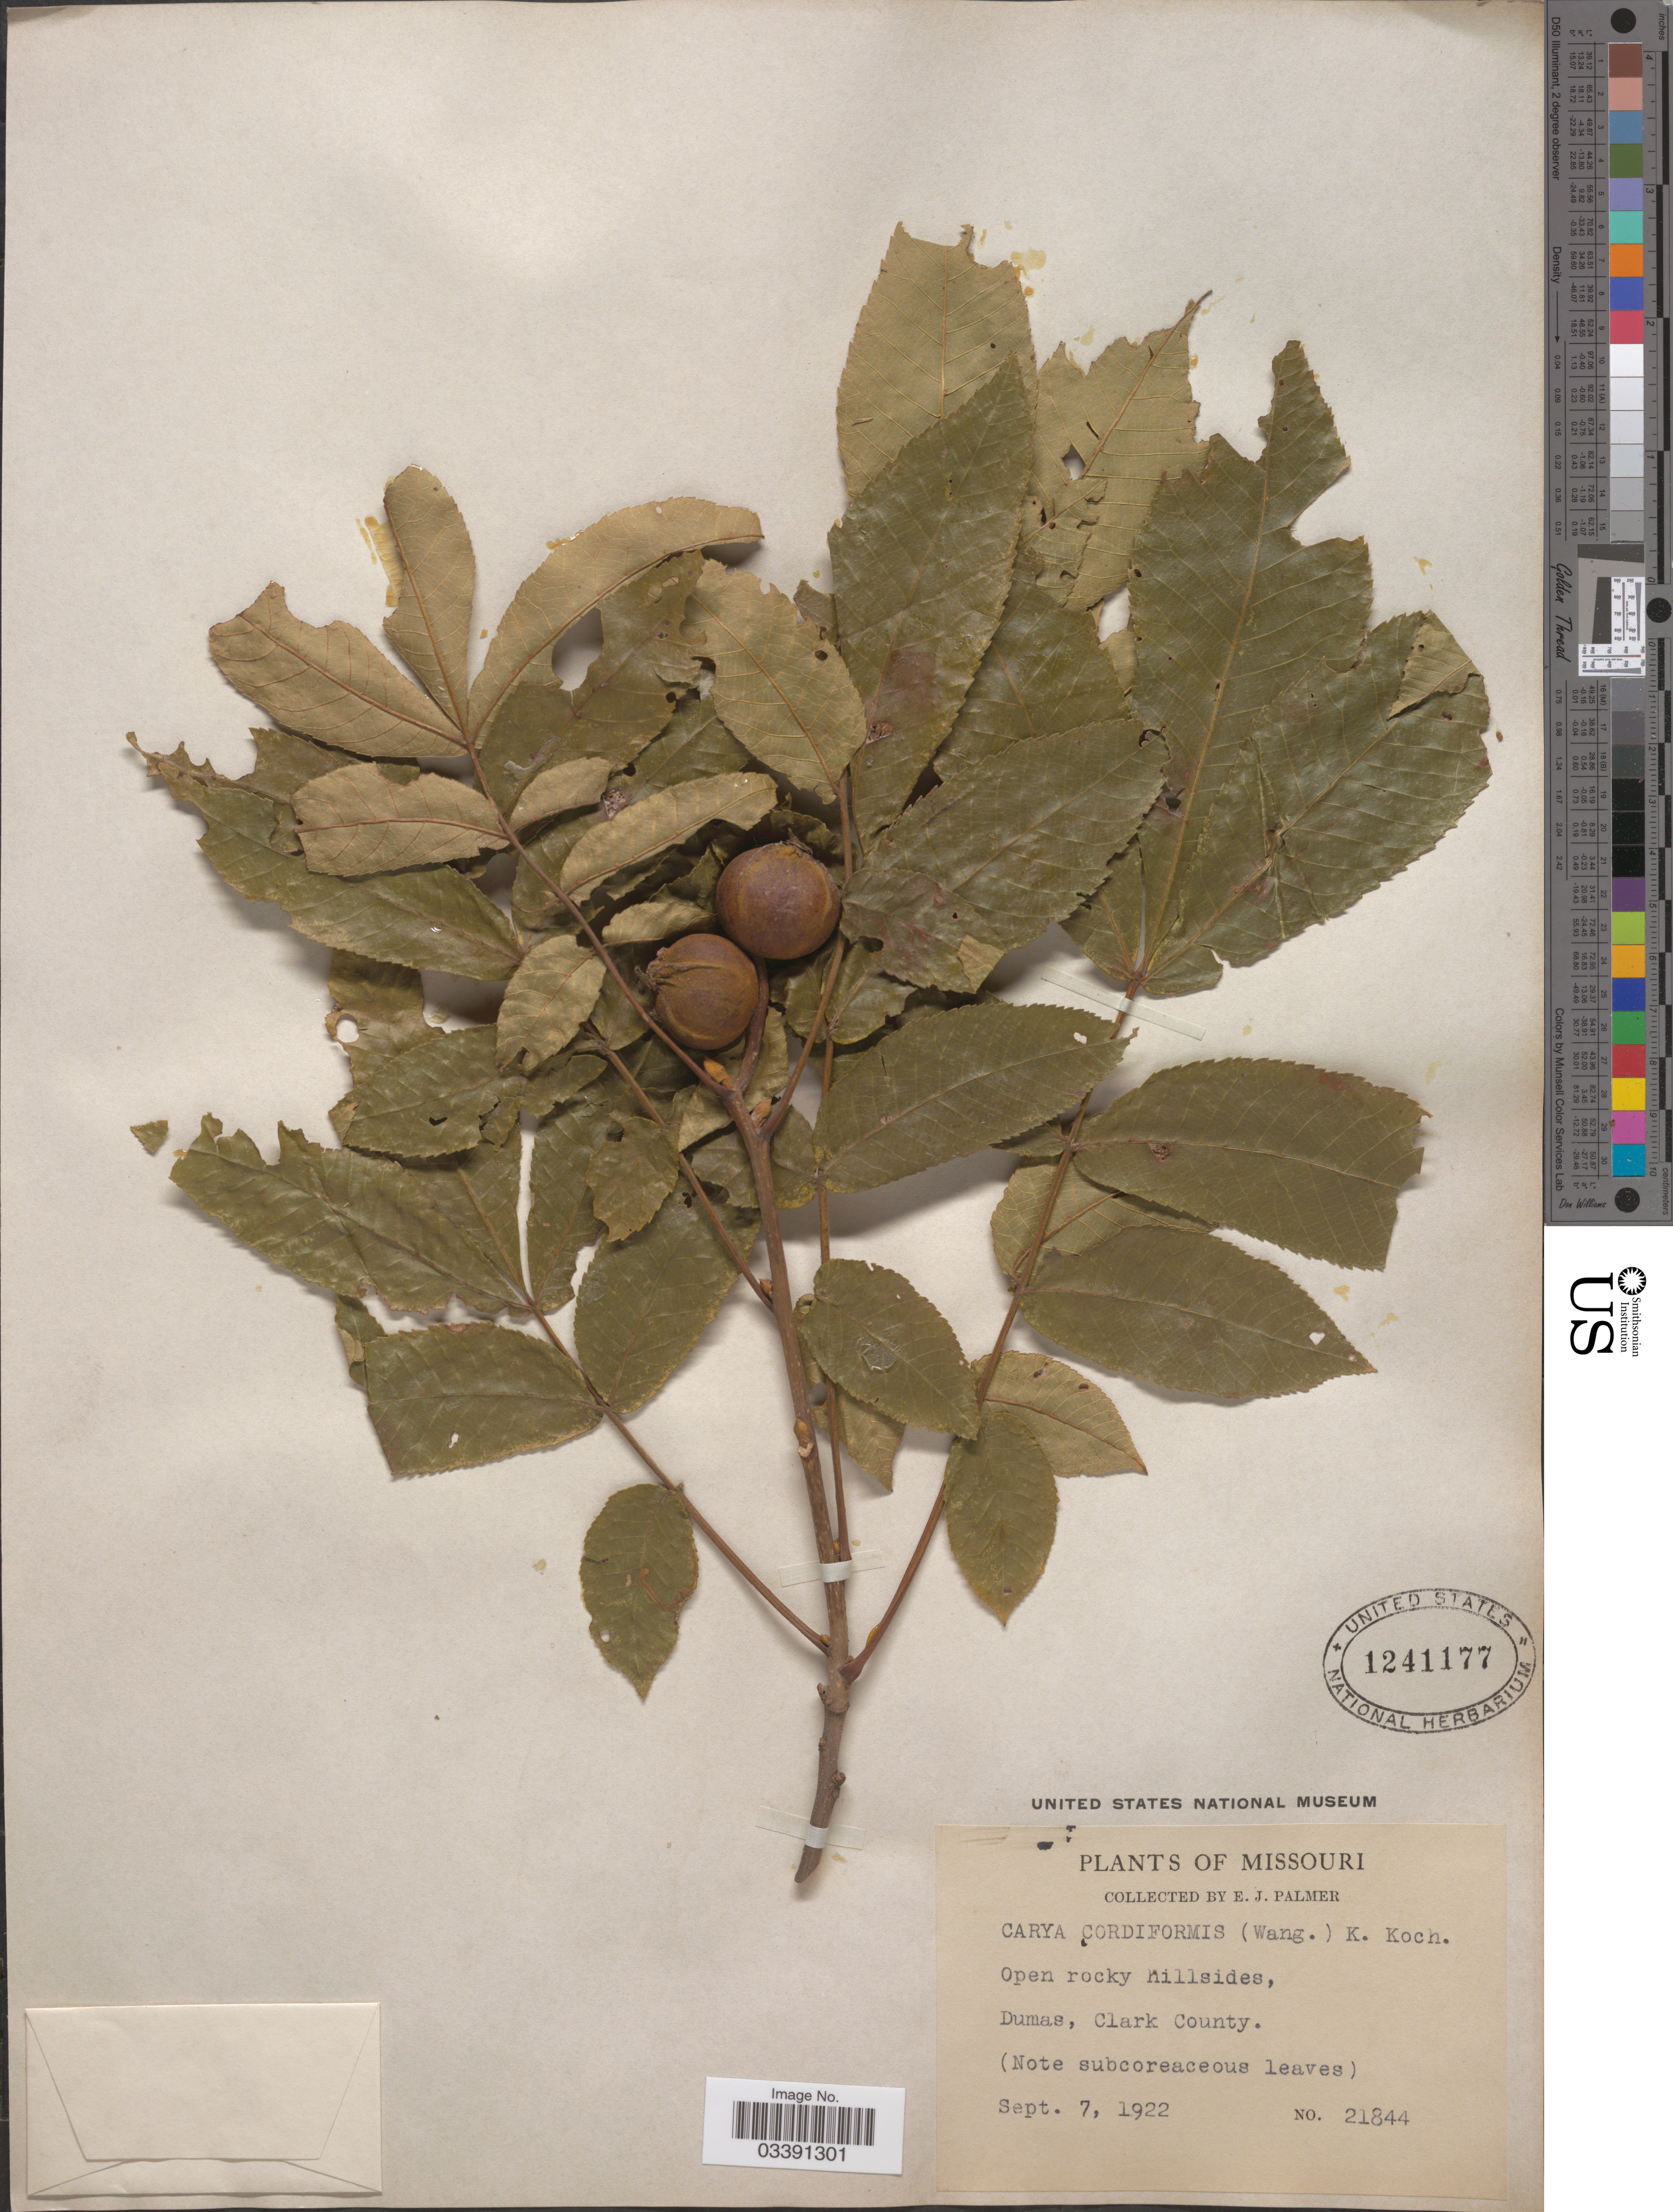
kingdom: Plantae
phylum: Tracheophyta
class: Magnoliopsida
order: Fagales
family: Juglandaceae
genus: Carya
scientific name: Carya cordiformis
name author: (Wangenh.) K. Koch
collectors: E. J. Palmer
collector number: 21844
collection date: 1922-09-07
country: United States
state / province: Missouri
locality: Open rocky hillsides, Dumas, Clark County.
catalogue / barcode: US 1241177